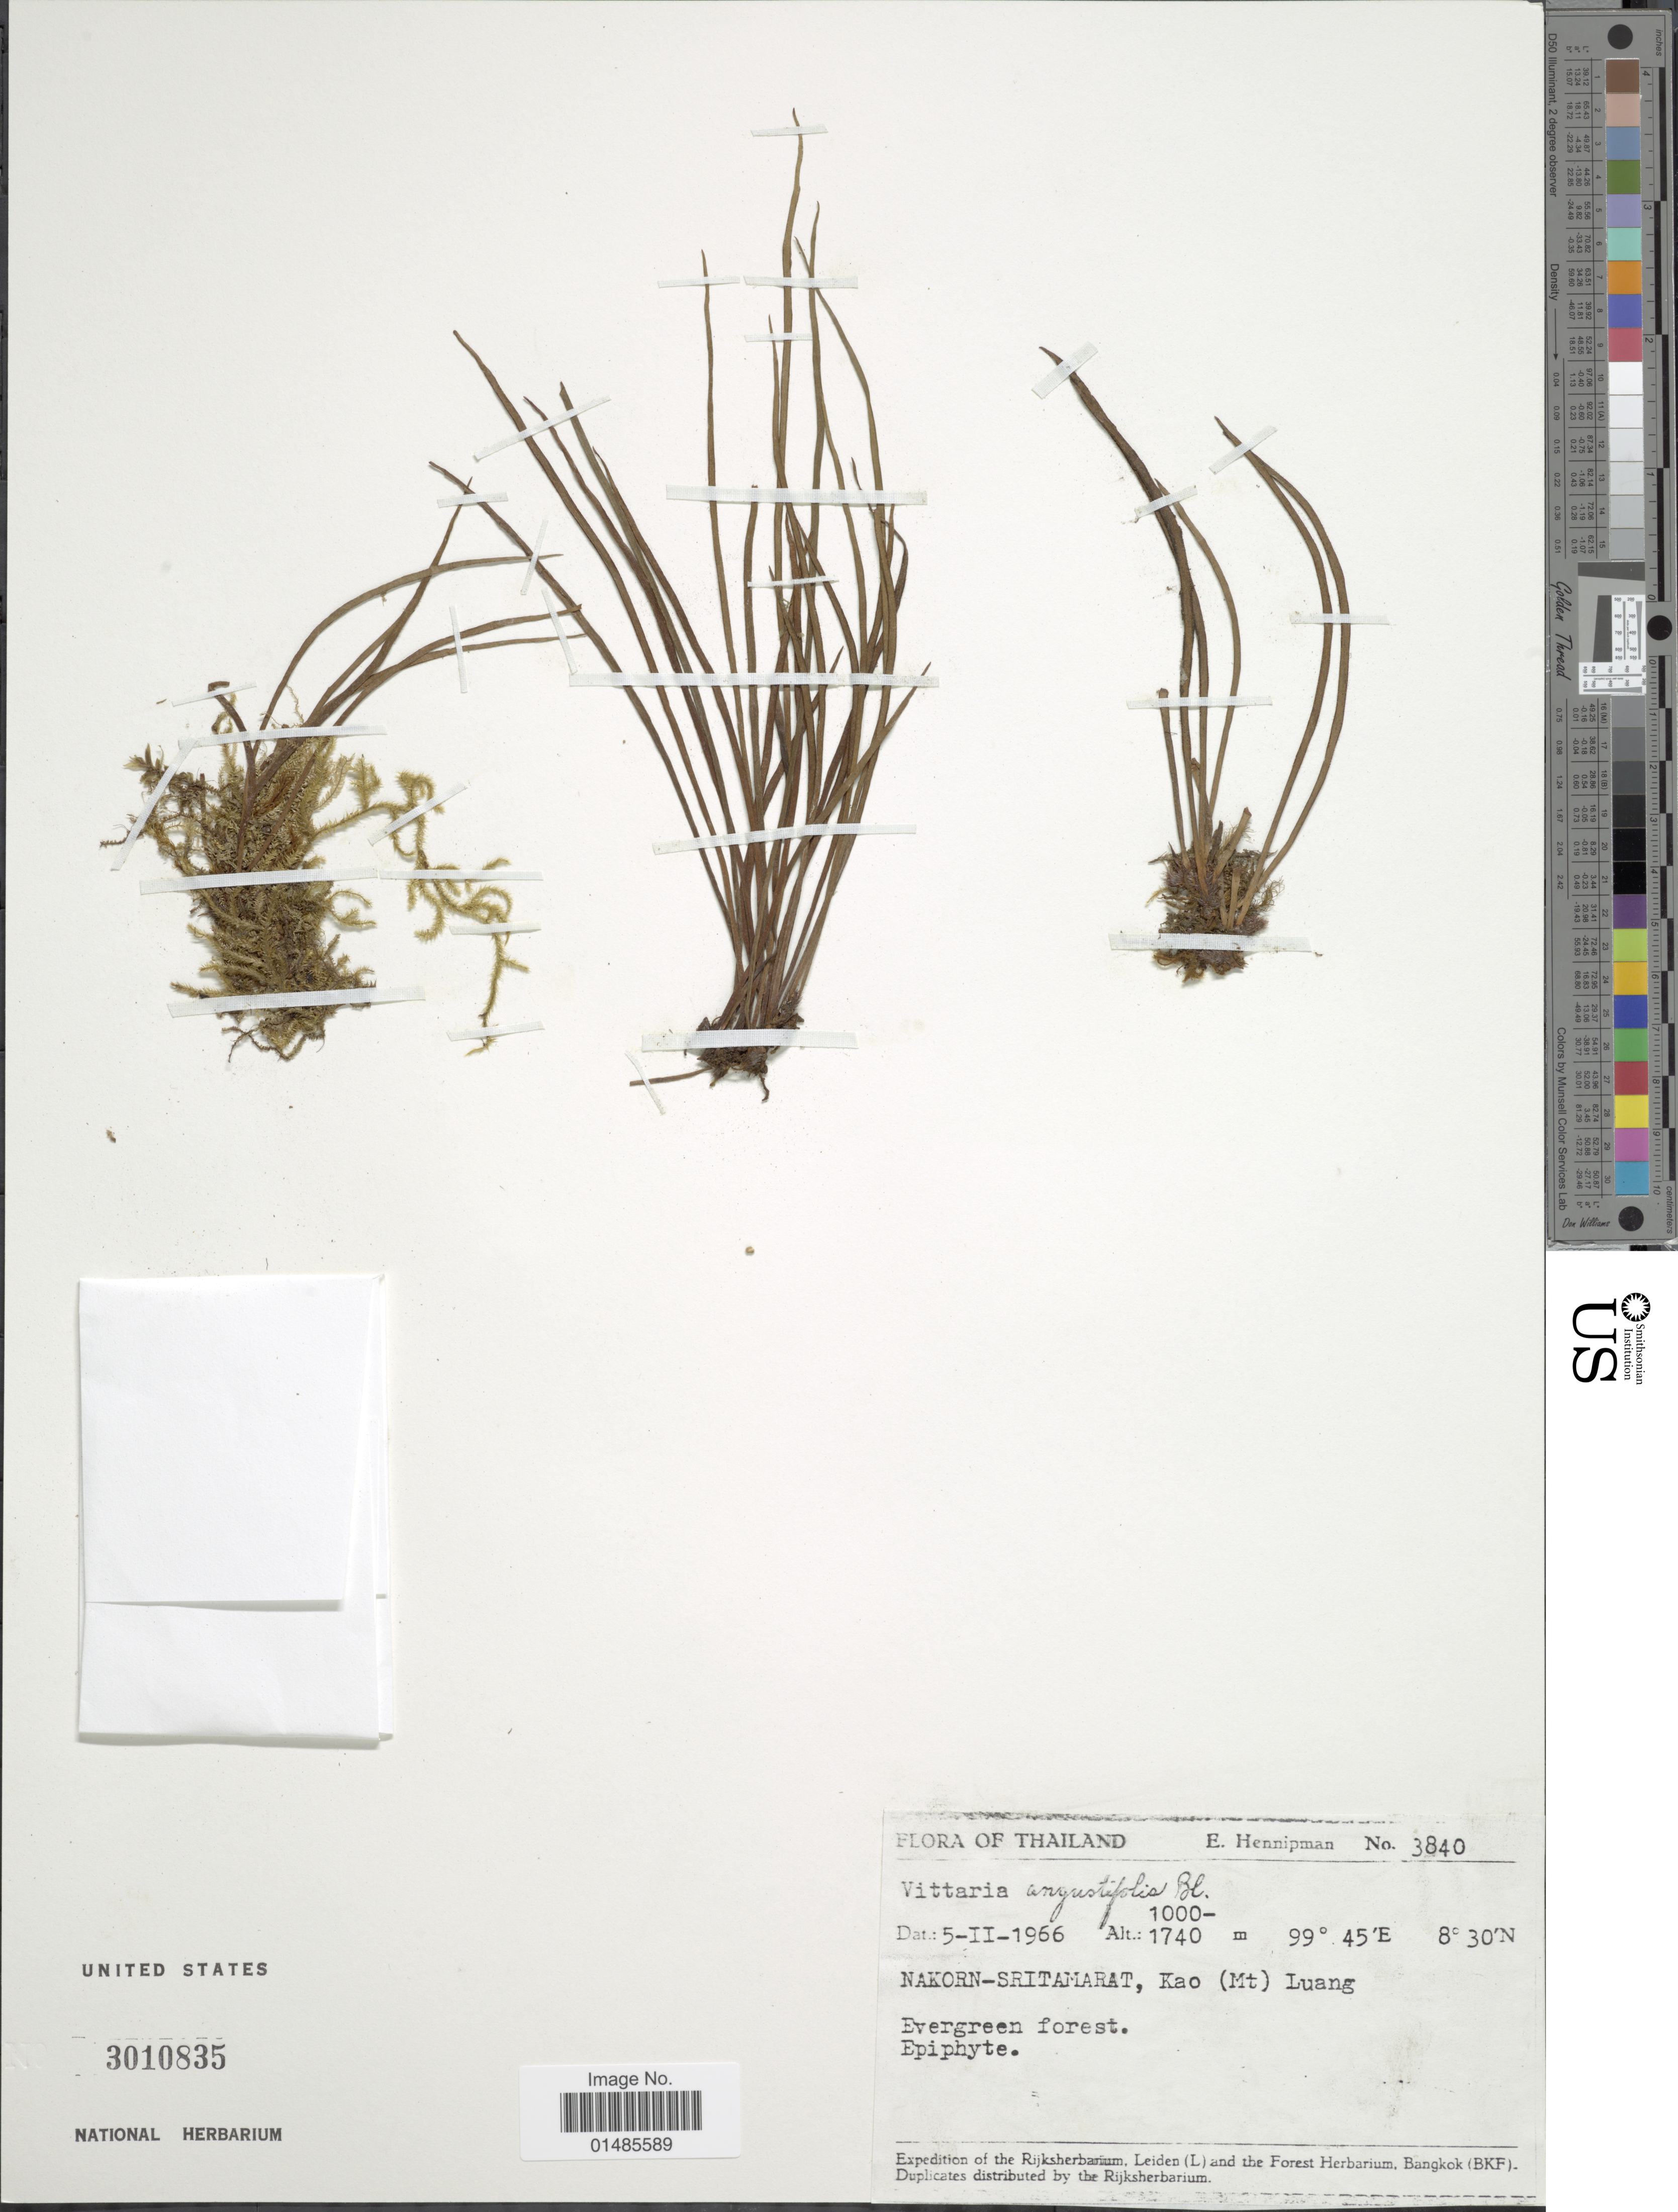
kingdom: Plantae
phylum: Tracheophyta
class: Polypodiopsida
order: Polypodiales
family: Pteridaceae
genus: Haplopteris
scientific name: Haplopteris angustifolia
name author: (Blume) E.H. Crane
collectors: E. Hennipman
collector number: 3840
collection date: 1966-02-05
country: Thailand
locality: Nakorn-Sritamarat, Kao (Mt) Luang.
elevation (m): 1000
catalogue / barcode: US 3010835